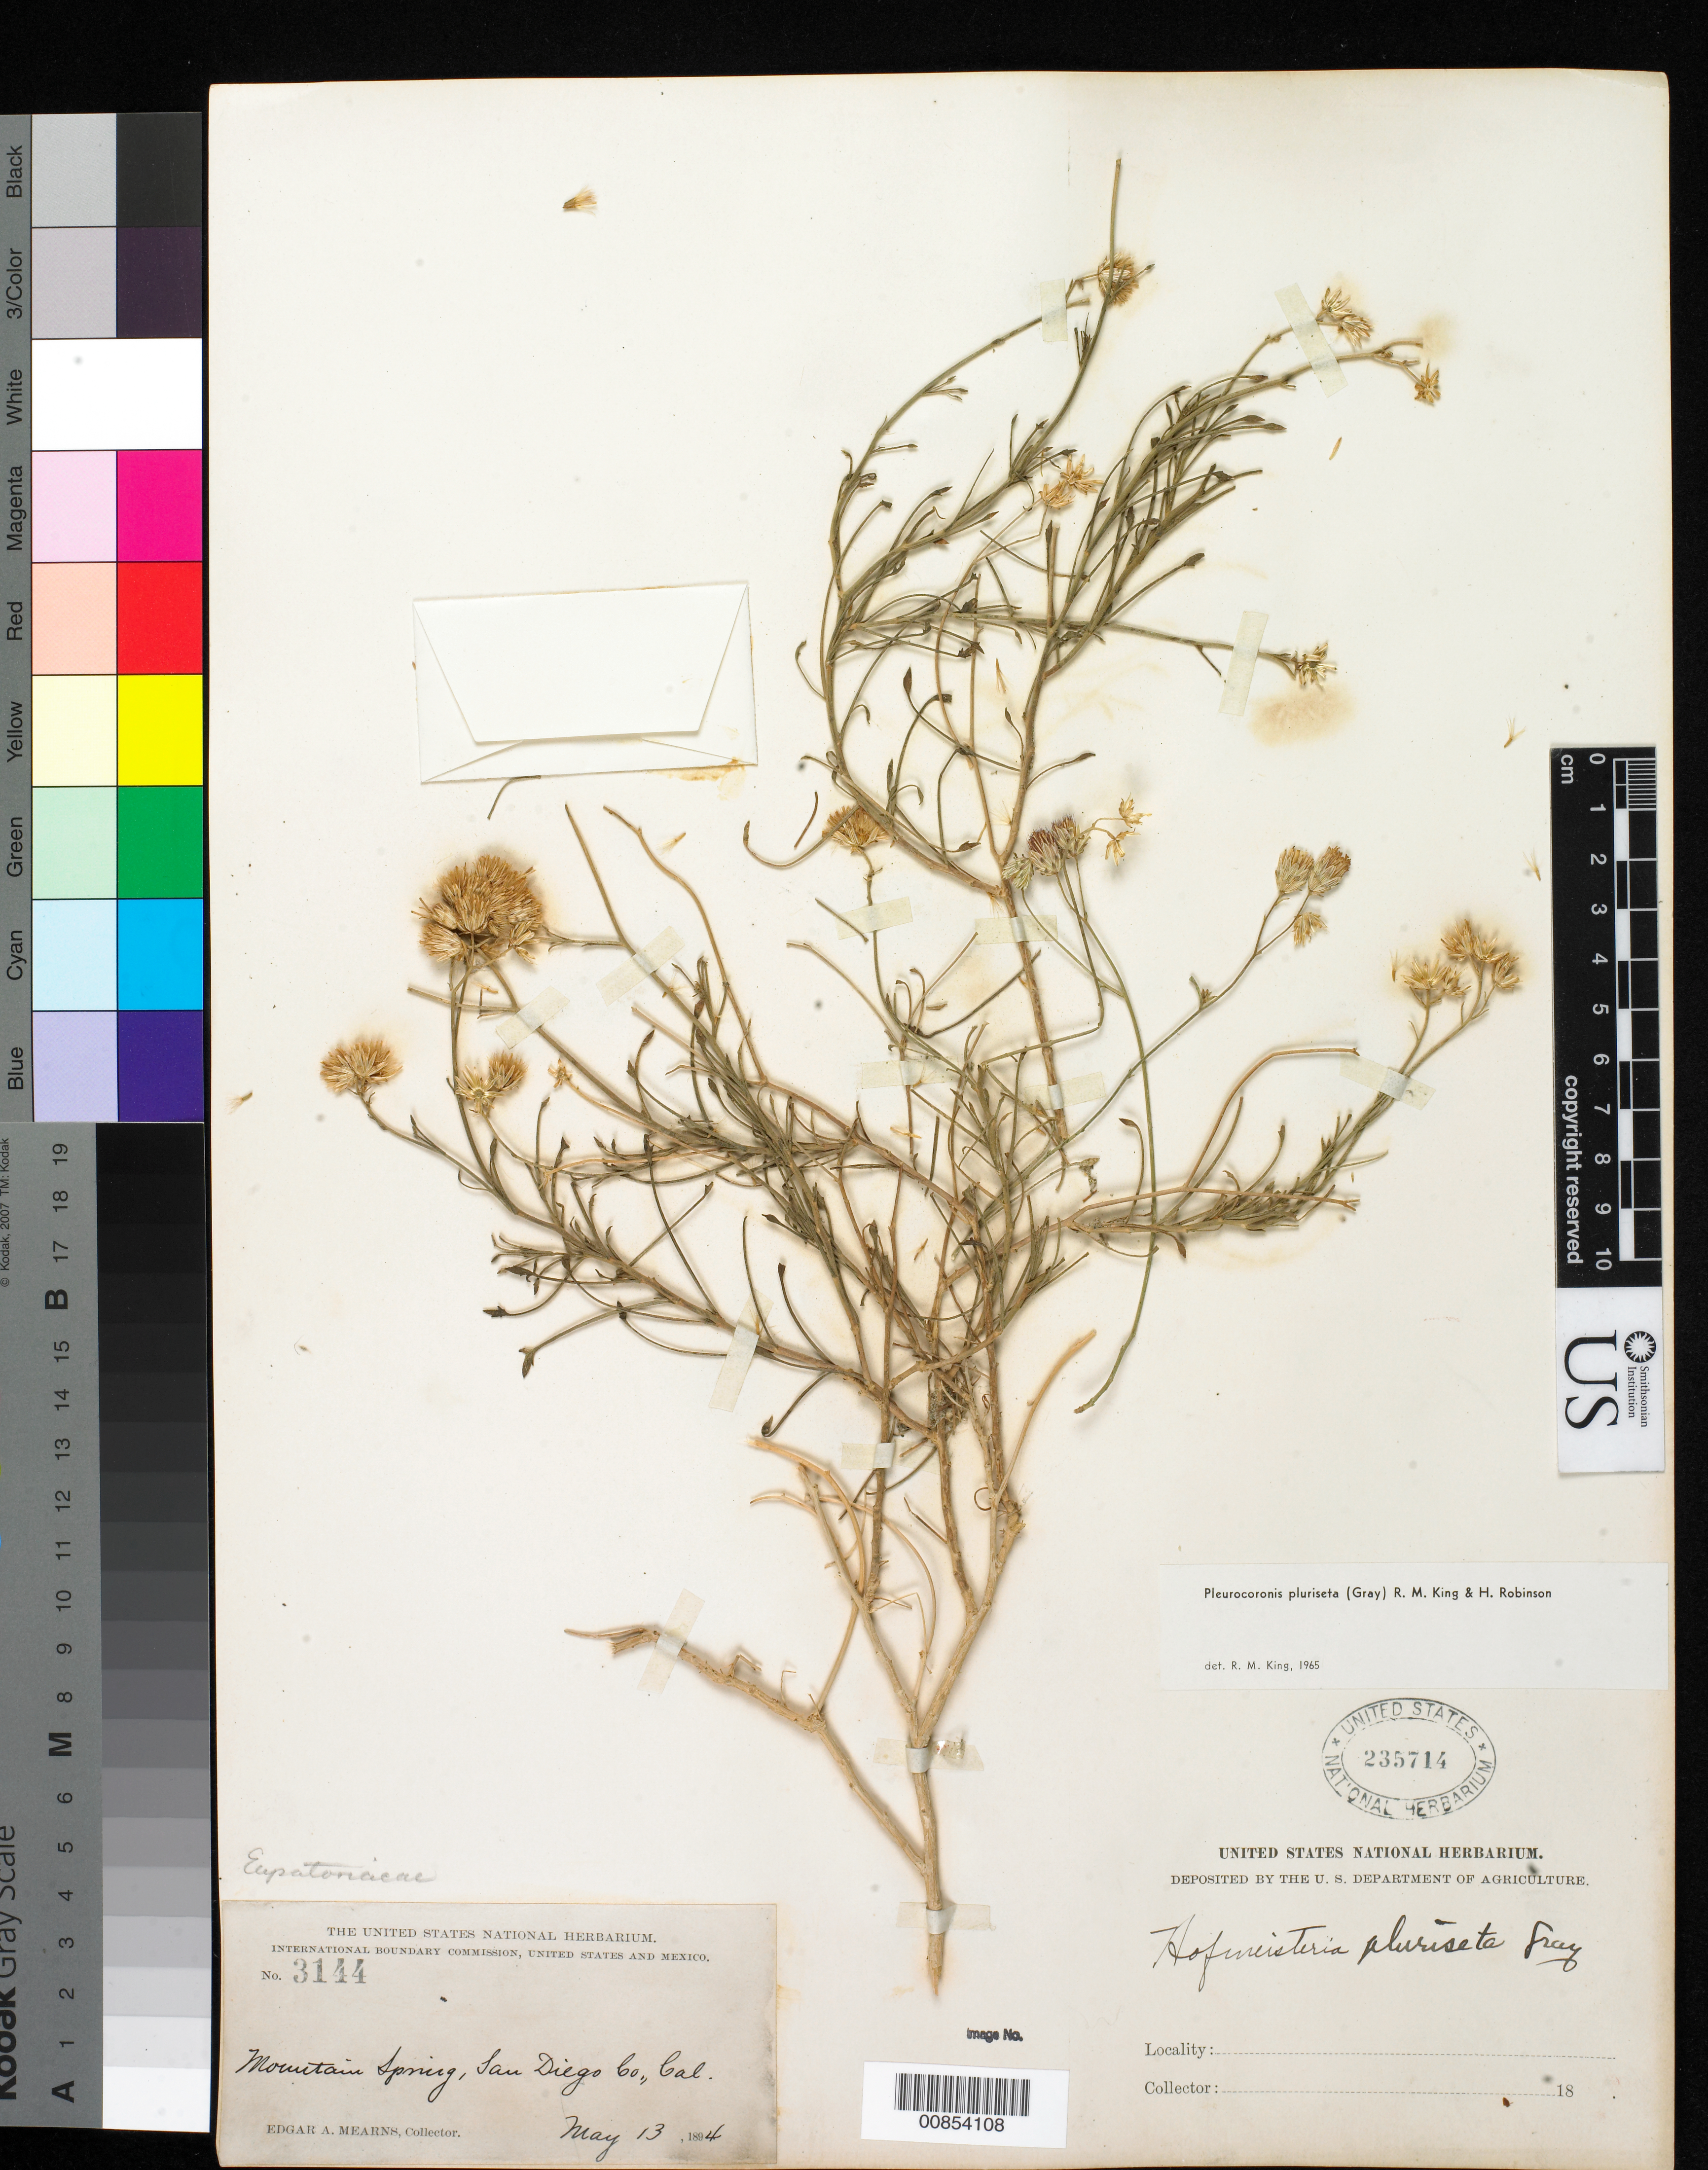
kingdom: Plantae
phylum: Tracheophyta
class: Magnoliopsida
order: Asterales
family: Asteraceae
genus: Pleurocoronis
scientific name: Pleurocoronis pluriseta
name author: (A. Gray) R.M. King & H. Rob.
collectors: E. A. Mearns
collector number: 3144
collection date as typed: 13 May 1894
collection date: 1894-05-13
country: United States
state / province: California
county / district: San Diego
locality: Mountain Spring, San Diego County, California.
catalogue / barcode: US 235714